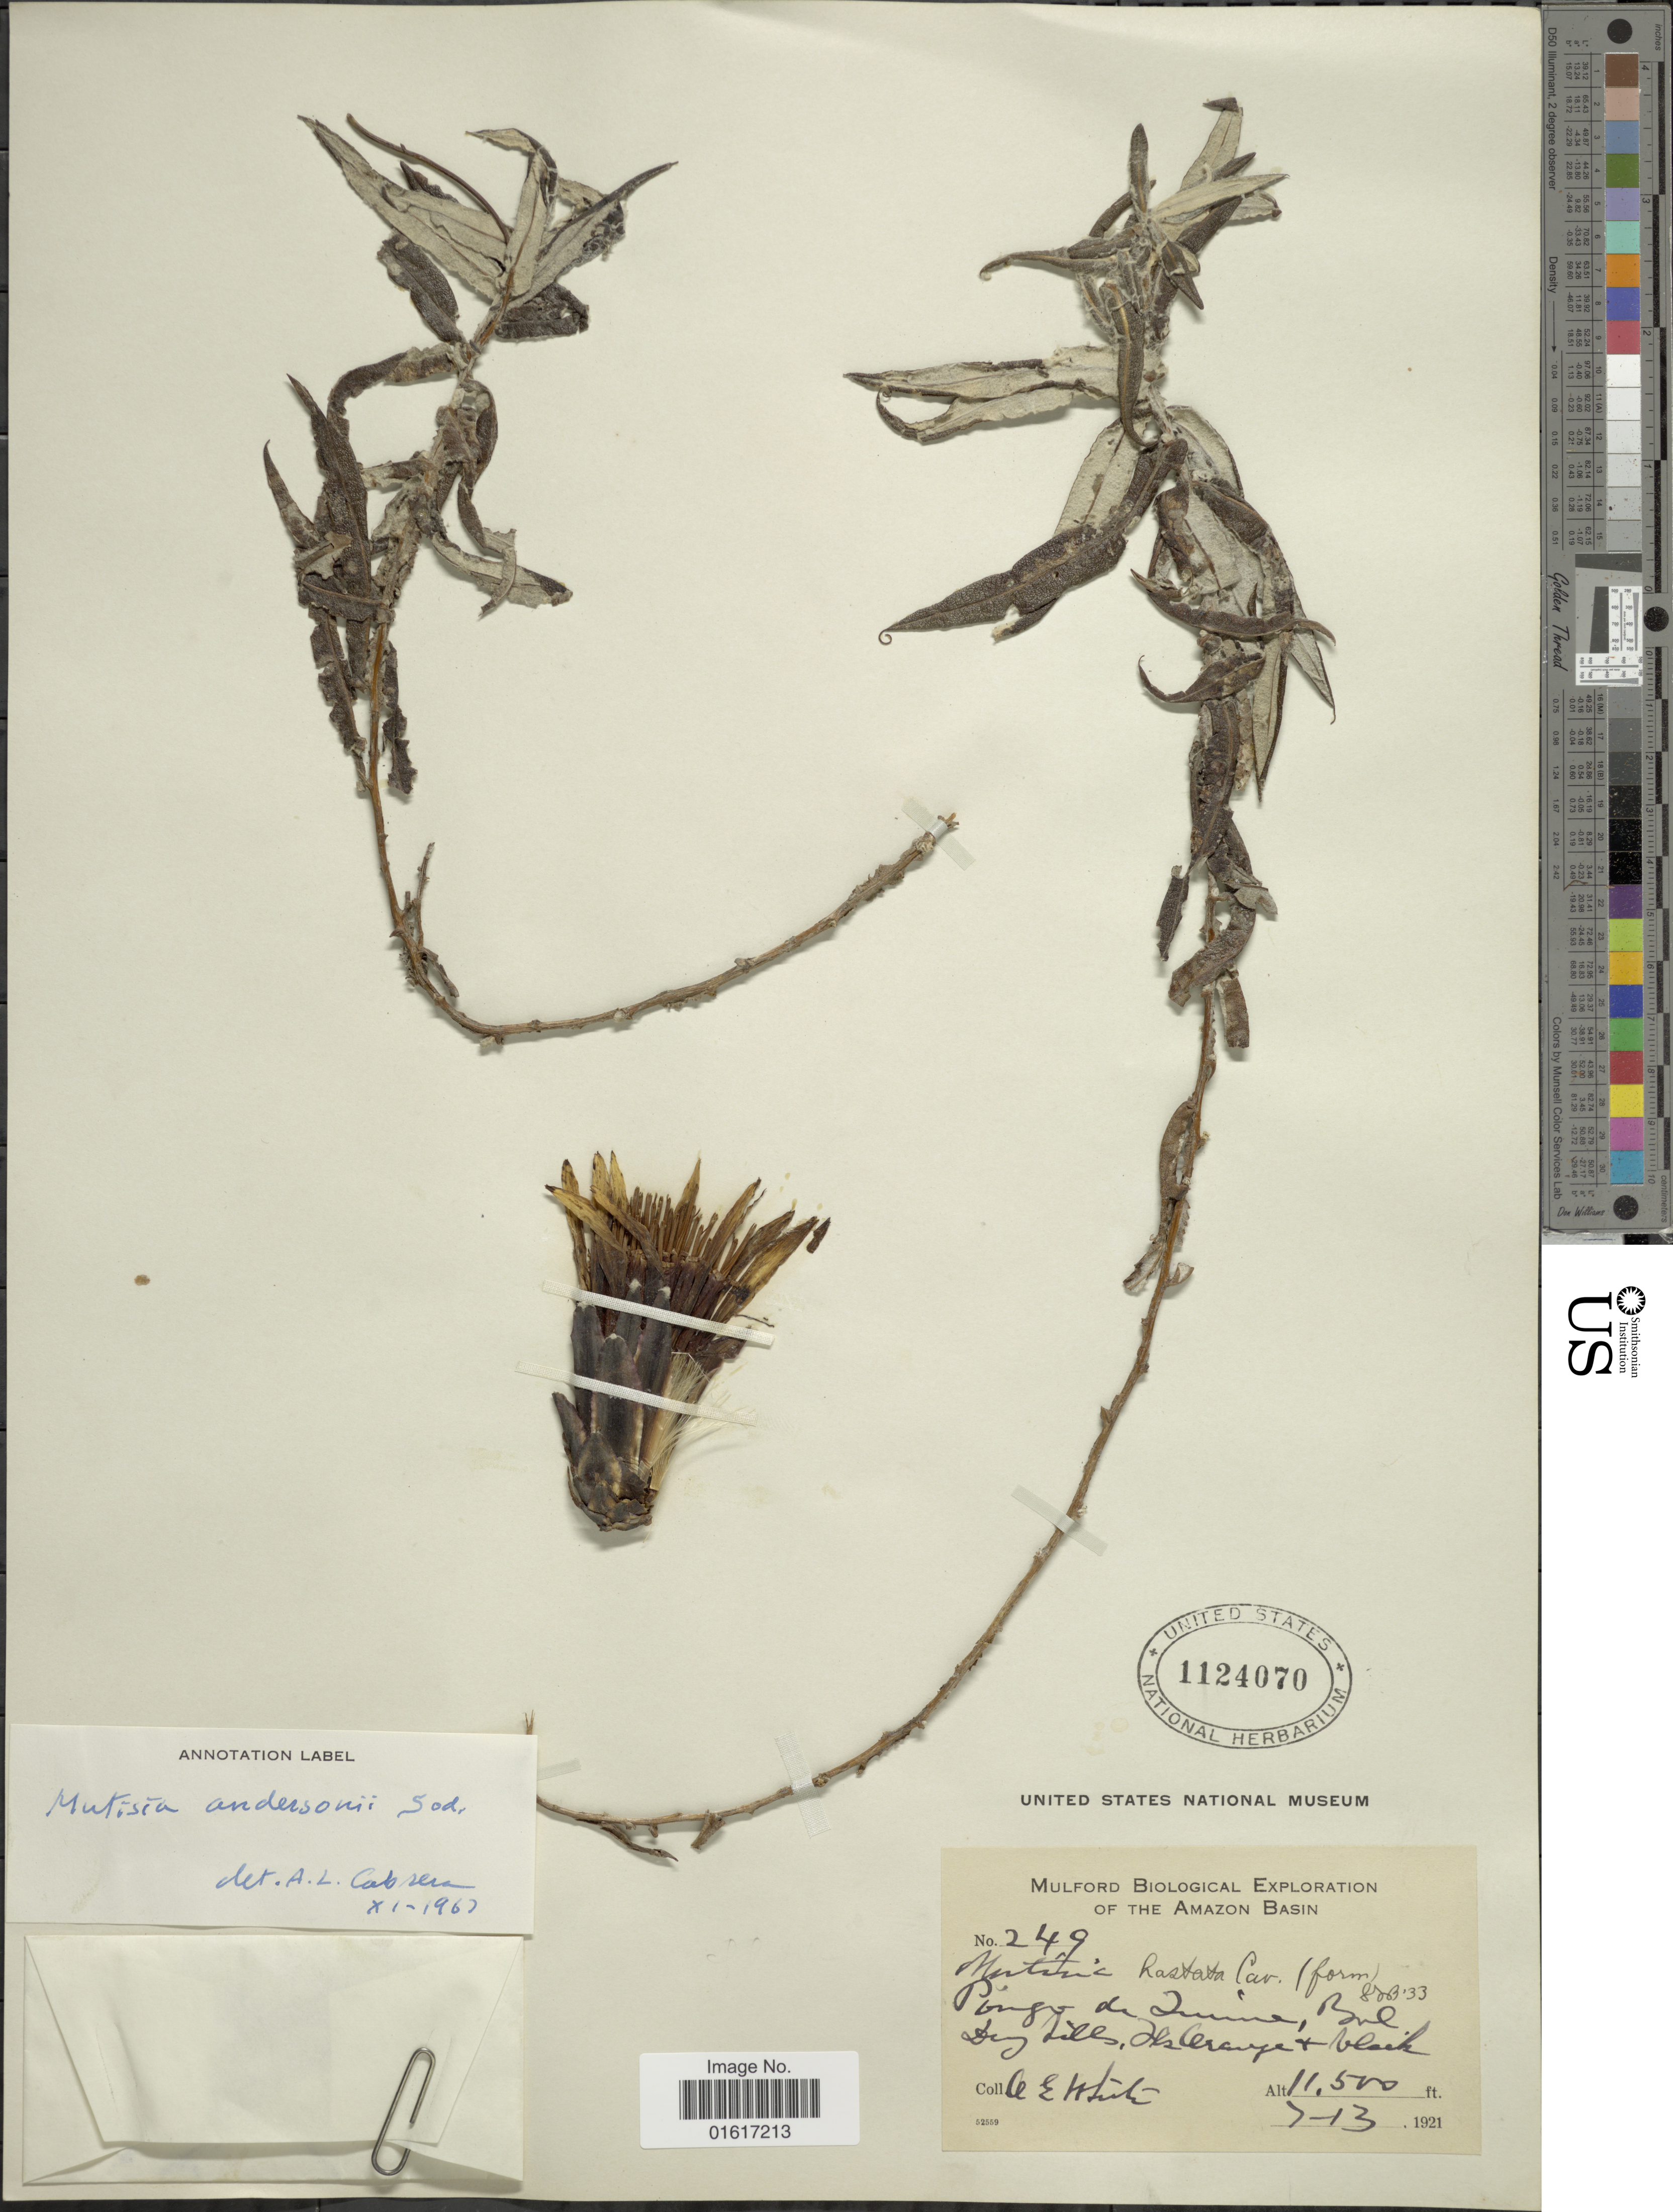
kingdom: Plantae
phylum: Tracheophyta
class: Magnoliopsida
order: Asterales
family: Asteraceae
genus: Mutisia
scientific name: Mutisia anderssonii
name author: Sodiro ex Hieron.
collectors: O. E. White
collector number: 249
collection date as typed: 7-13-1921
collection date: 1921-07-13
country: Bolivia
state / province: La Paz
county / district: Inquisivi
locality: Pongo de Quime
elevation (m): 3505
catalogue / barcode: US 1124070